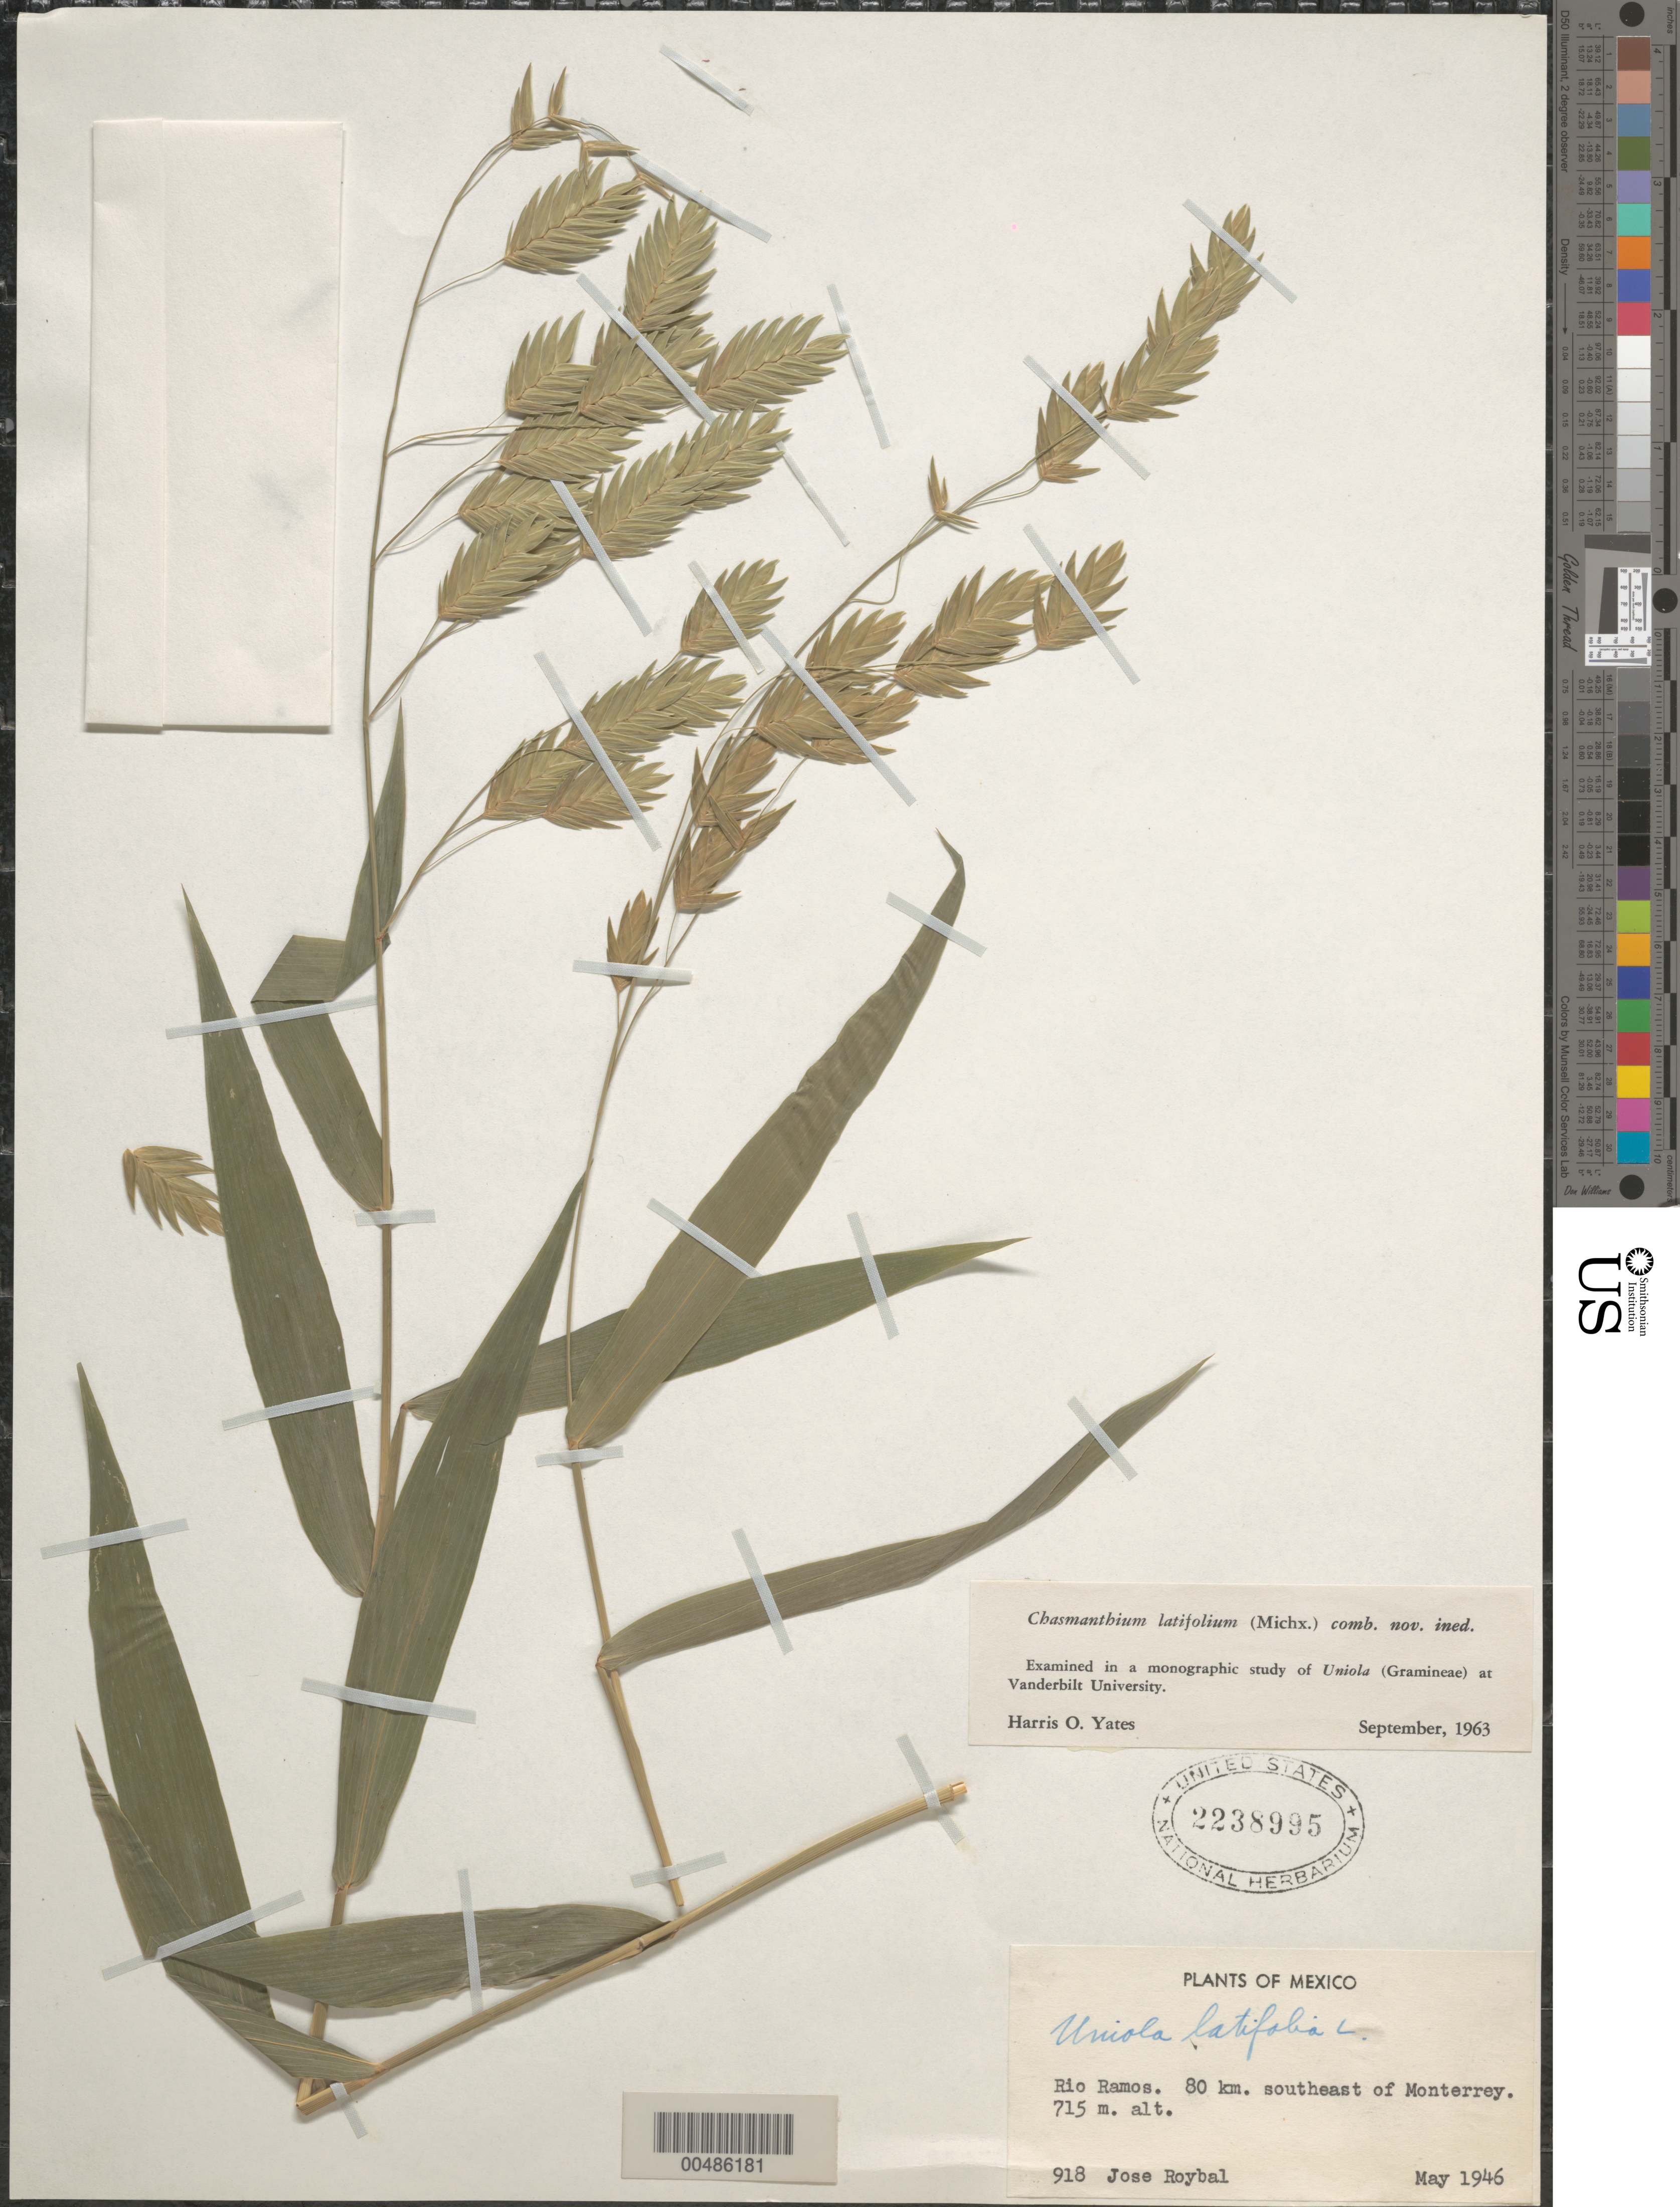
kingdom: Plantae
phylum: Tracheophyta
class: Liliopsida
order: Poales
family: Poaceae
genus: Chasmanthium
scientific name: Chasmanthium latifolium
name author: (Michx.) H.O. Yates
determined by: Yates, H. O.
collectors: J. J. Roybal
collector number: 918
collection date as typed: May 1946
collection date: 1946-05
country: Mexico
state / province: Nuevo León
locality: Rio Ramos, 80 km SE of Monterrey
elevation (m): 715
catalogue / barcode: US 2238995